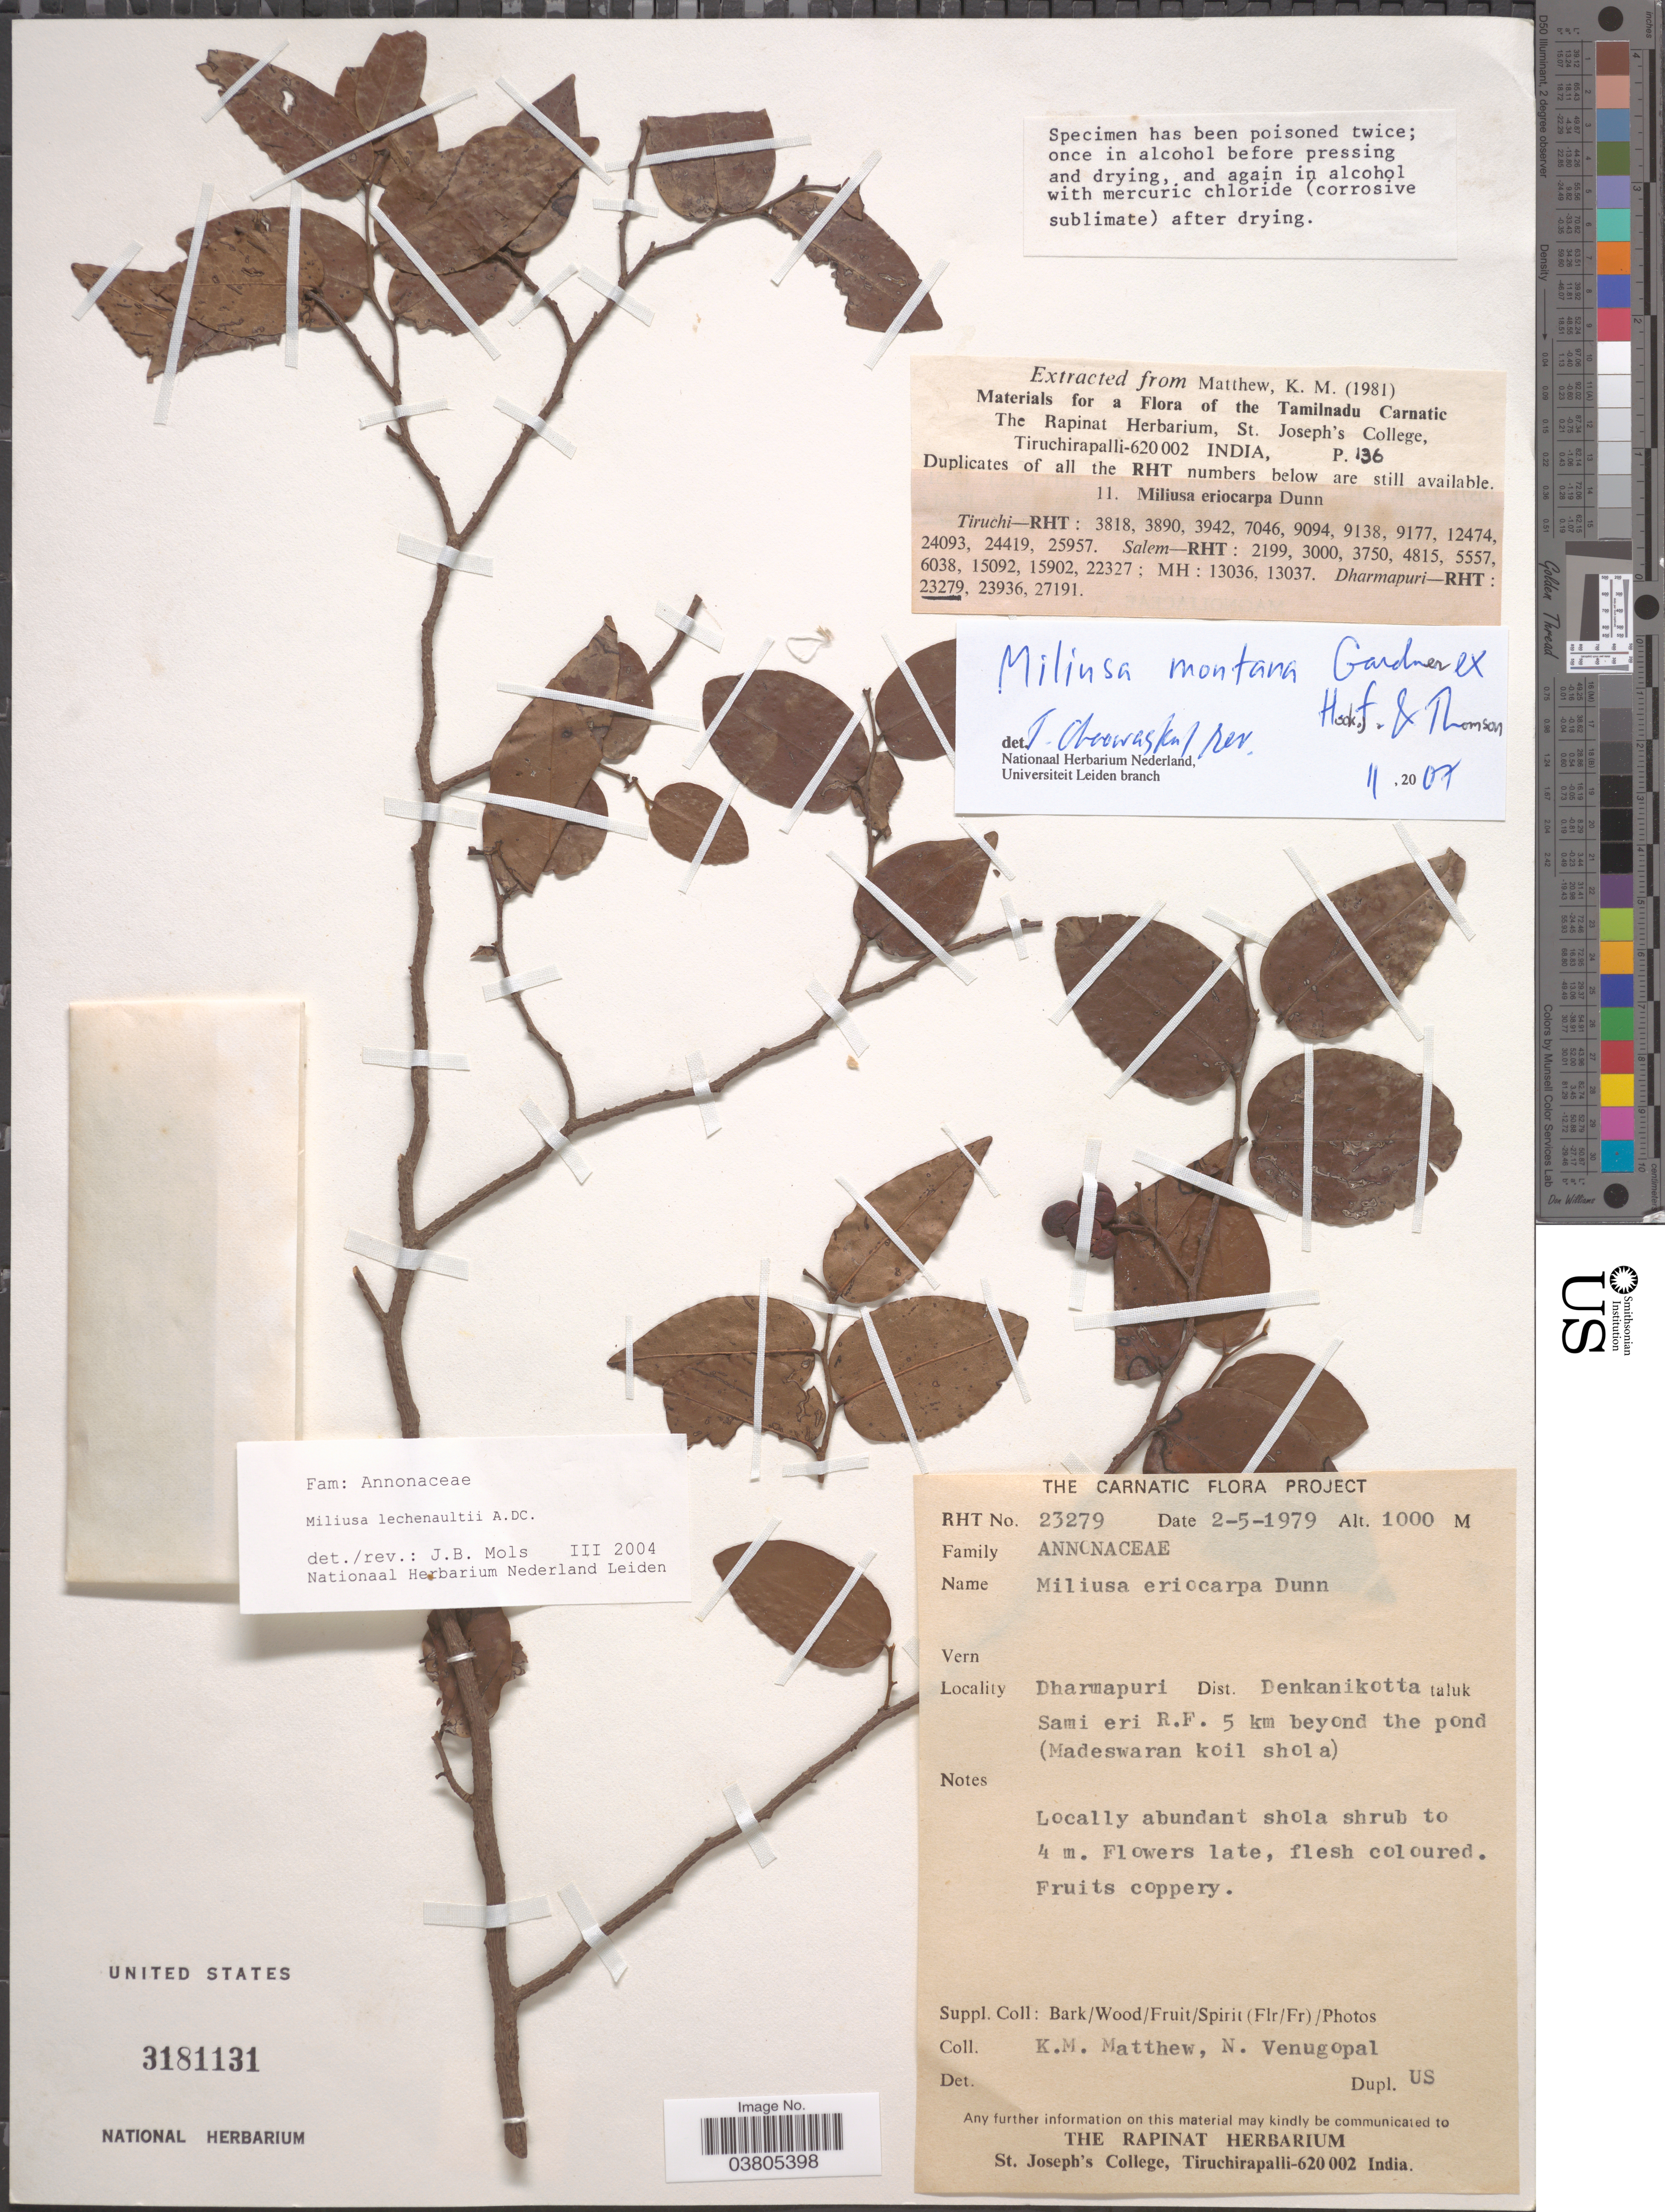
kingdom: Plantae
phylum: Tracheophyta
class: Magnoliopsida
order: Magnoliales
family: Annonaceae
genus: Miliusa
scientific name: Miliusa montana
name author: Gardner ex Hook. f. & Thomson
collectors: K. M. Matthew & N. Venugopal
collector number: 23279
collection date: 1979-05-02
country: India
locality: Dharmapuri Dist. Denkanikotta Taluk Sami eri R.F. 5 km beyond the pond (Madeswaran koil shola).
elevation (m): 1000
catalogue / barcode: US 3181131